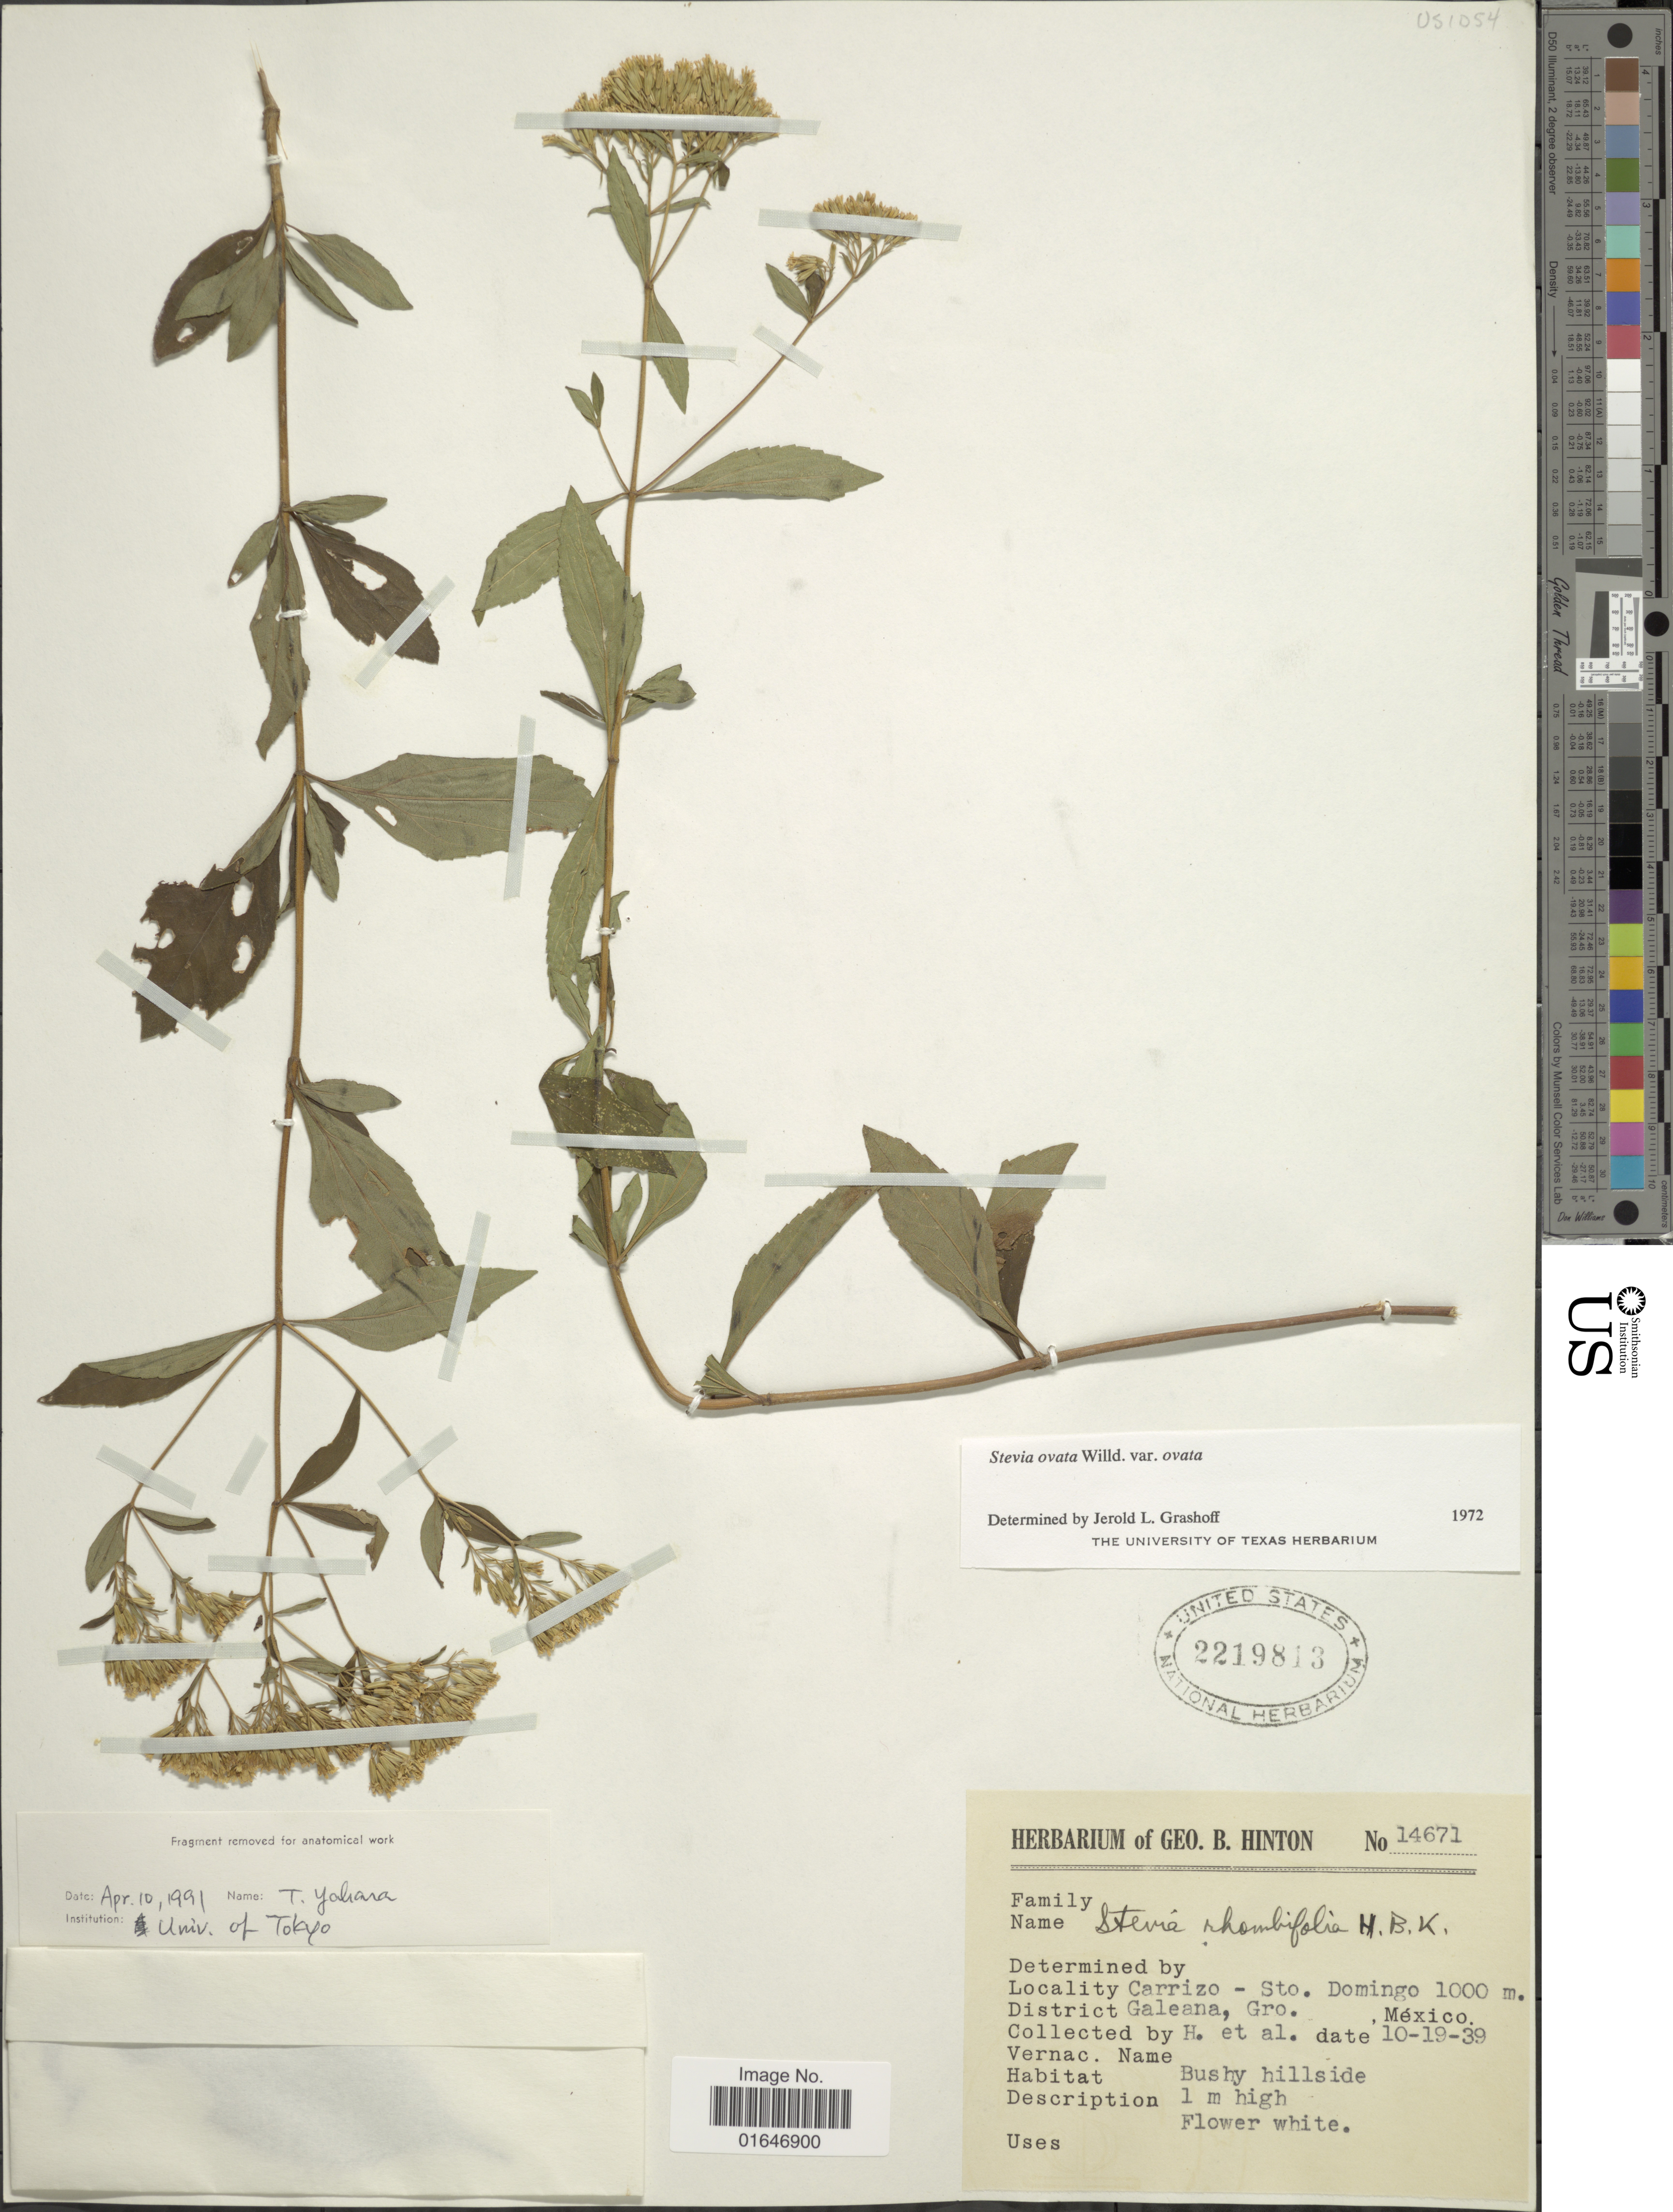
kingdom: Plantae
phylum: Tracheophyta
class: Magnoliopsida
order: Asterales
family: Asteraceae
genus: Stevia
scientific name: Stevia ovata var. ovata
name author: Willd.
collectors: G. B. Hinton & et al.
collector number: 14671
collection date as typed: Transcribed d/m/y: 19/10/39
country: Mexico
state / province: Guerrero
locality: Carrizo-Sto. Domingo, District Galeana.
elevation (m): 1000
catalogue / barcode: US 2219813